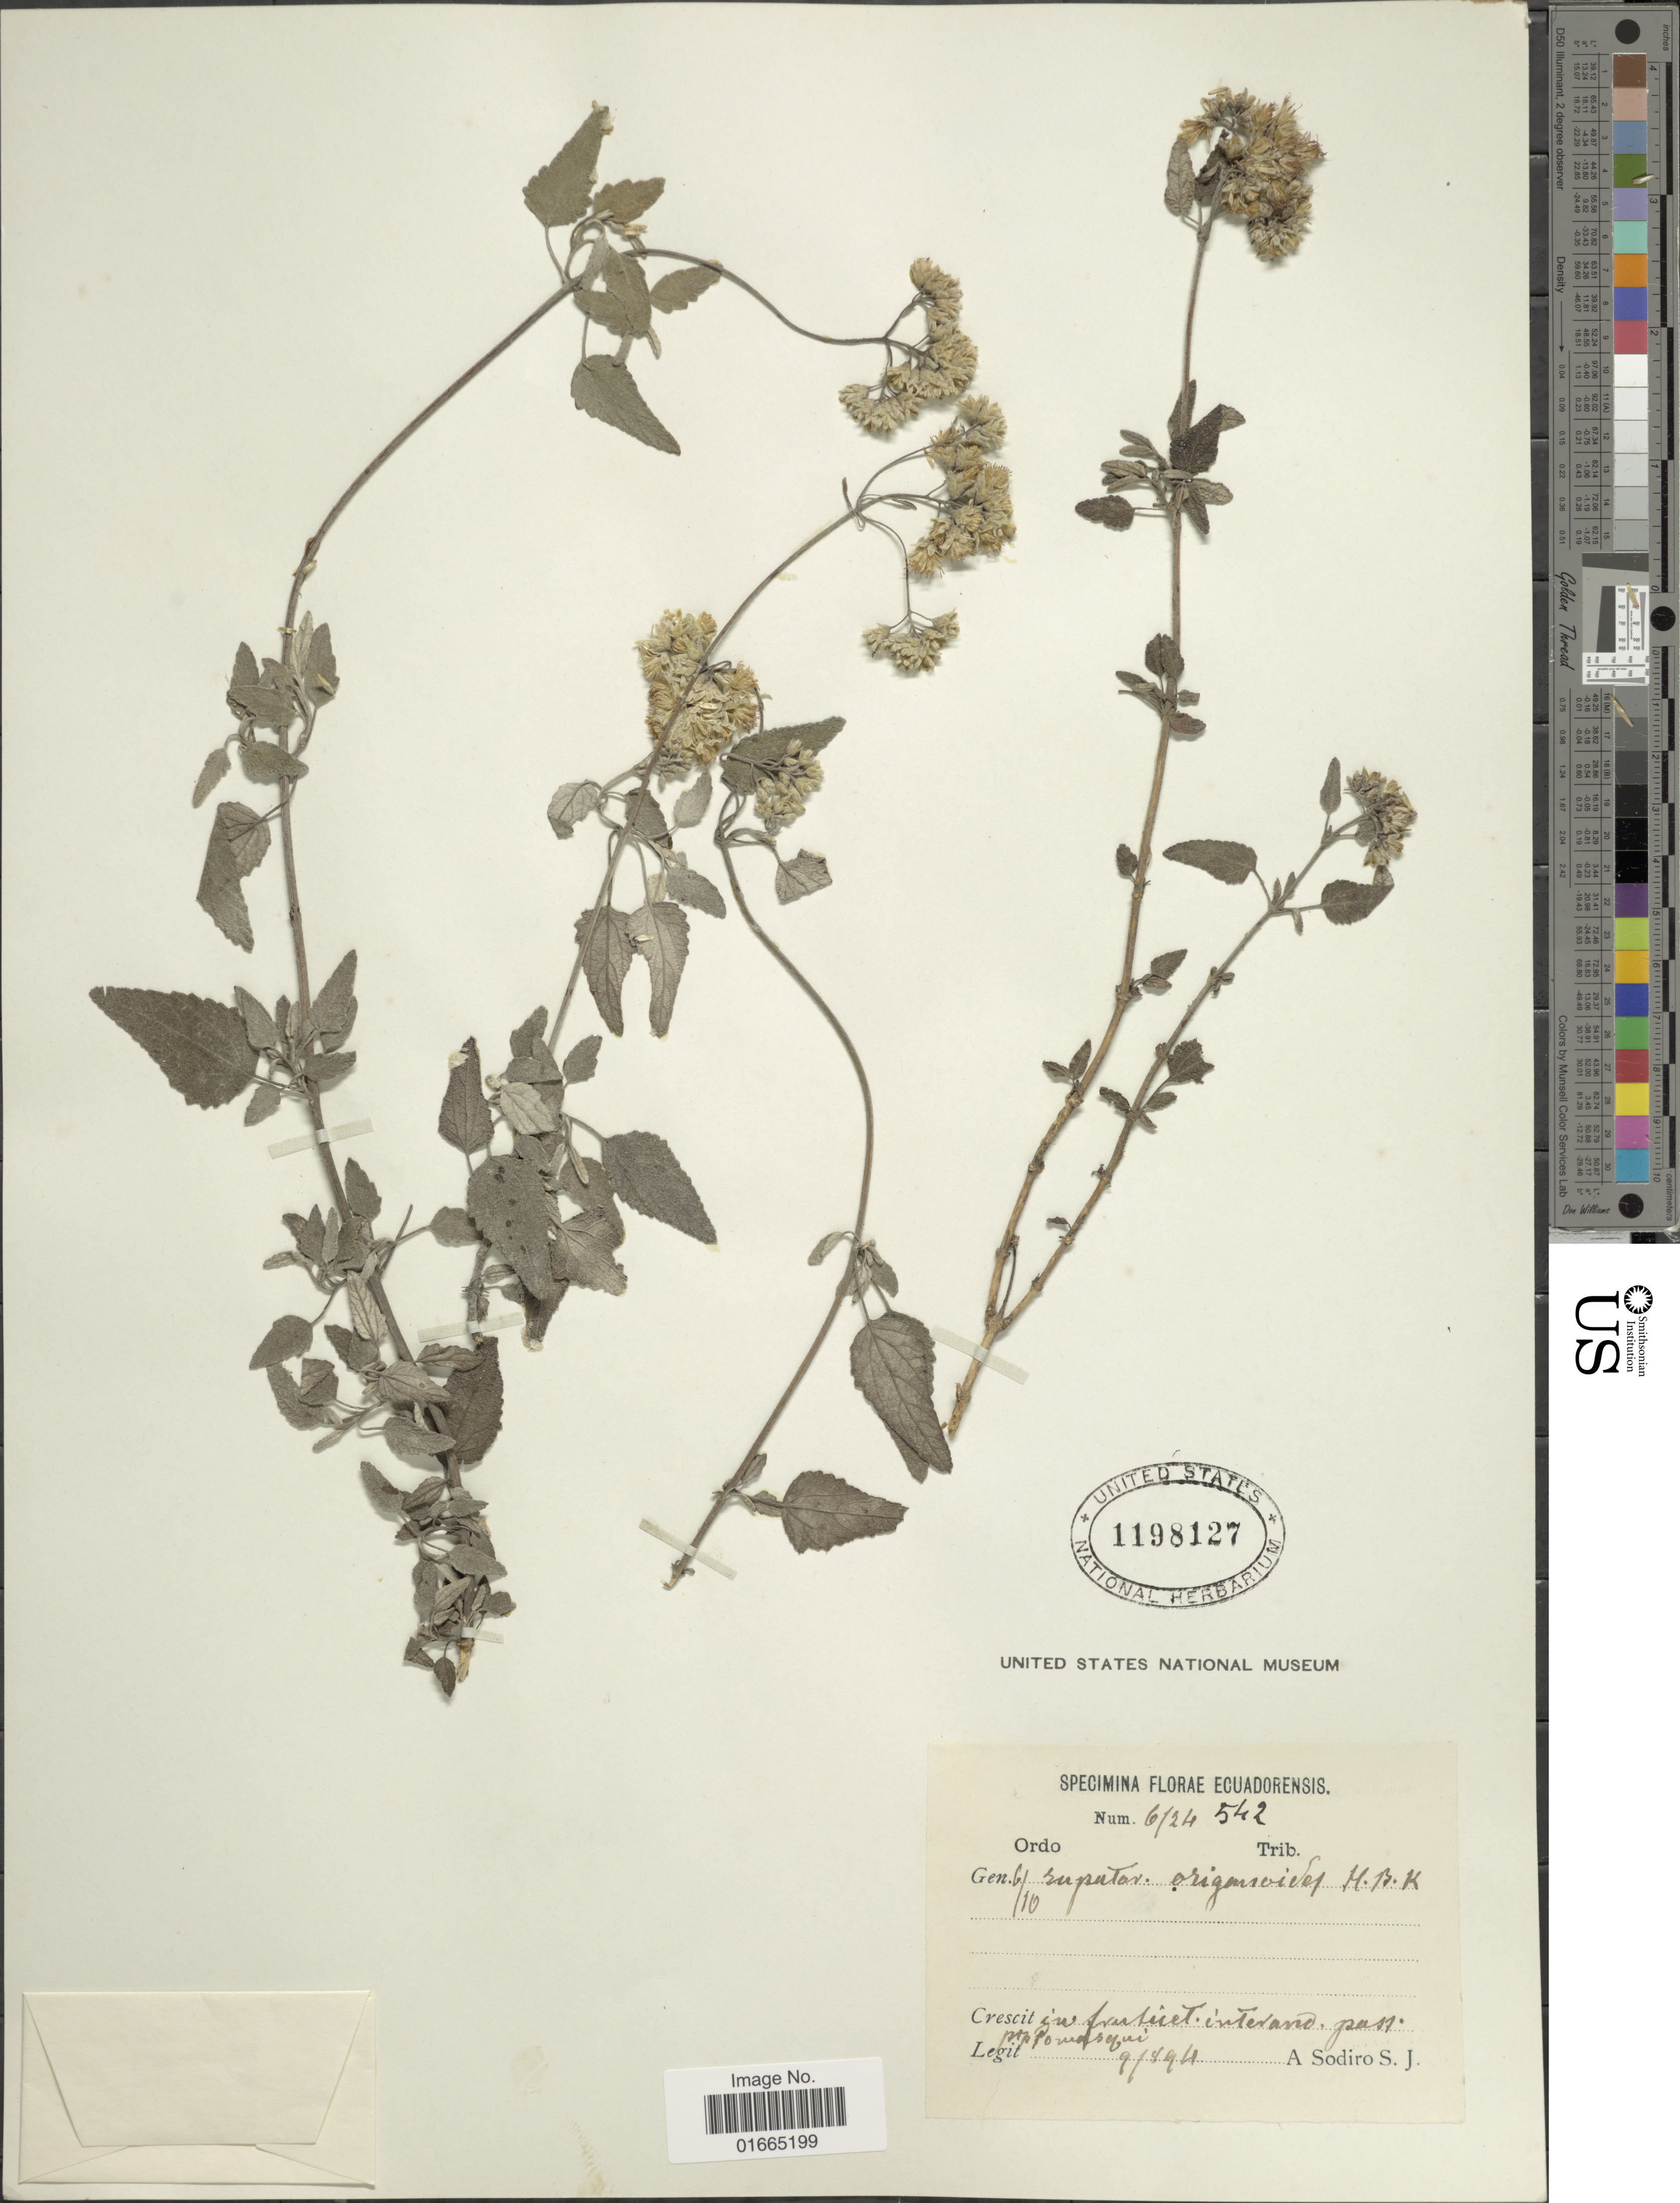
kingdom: Plantae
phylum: Tracheophyta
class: Magnoliopsida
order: Asterales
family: Asteraceae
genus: Cronquistianthus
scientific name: Cronquistianthus origanoides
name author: (Kunth) R.M. King & H. Rob.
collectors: A. Sodiro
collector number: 6/24 542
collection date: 1894-09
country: Ecuador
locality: Crescit in fruticet. interand. pass. prp. Pomasqui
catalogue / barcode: US 1198127